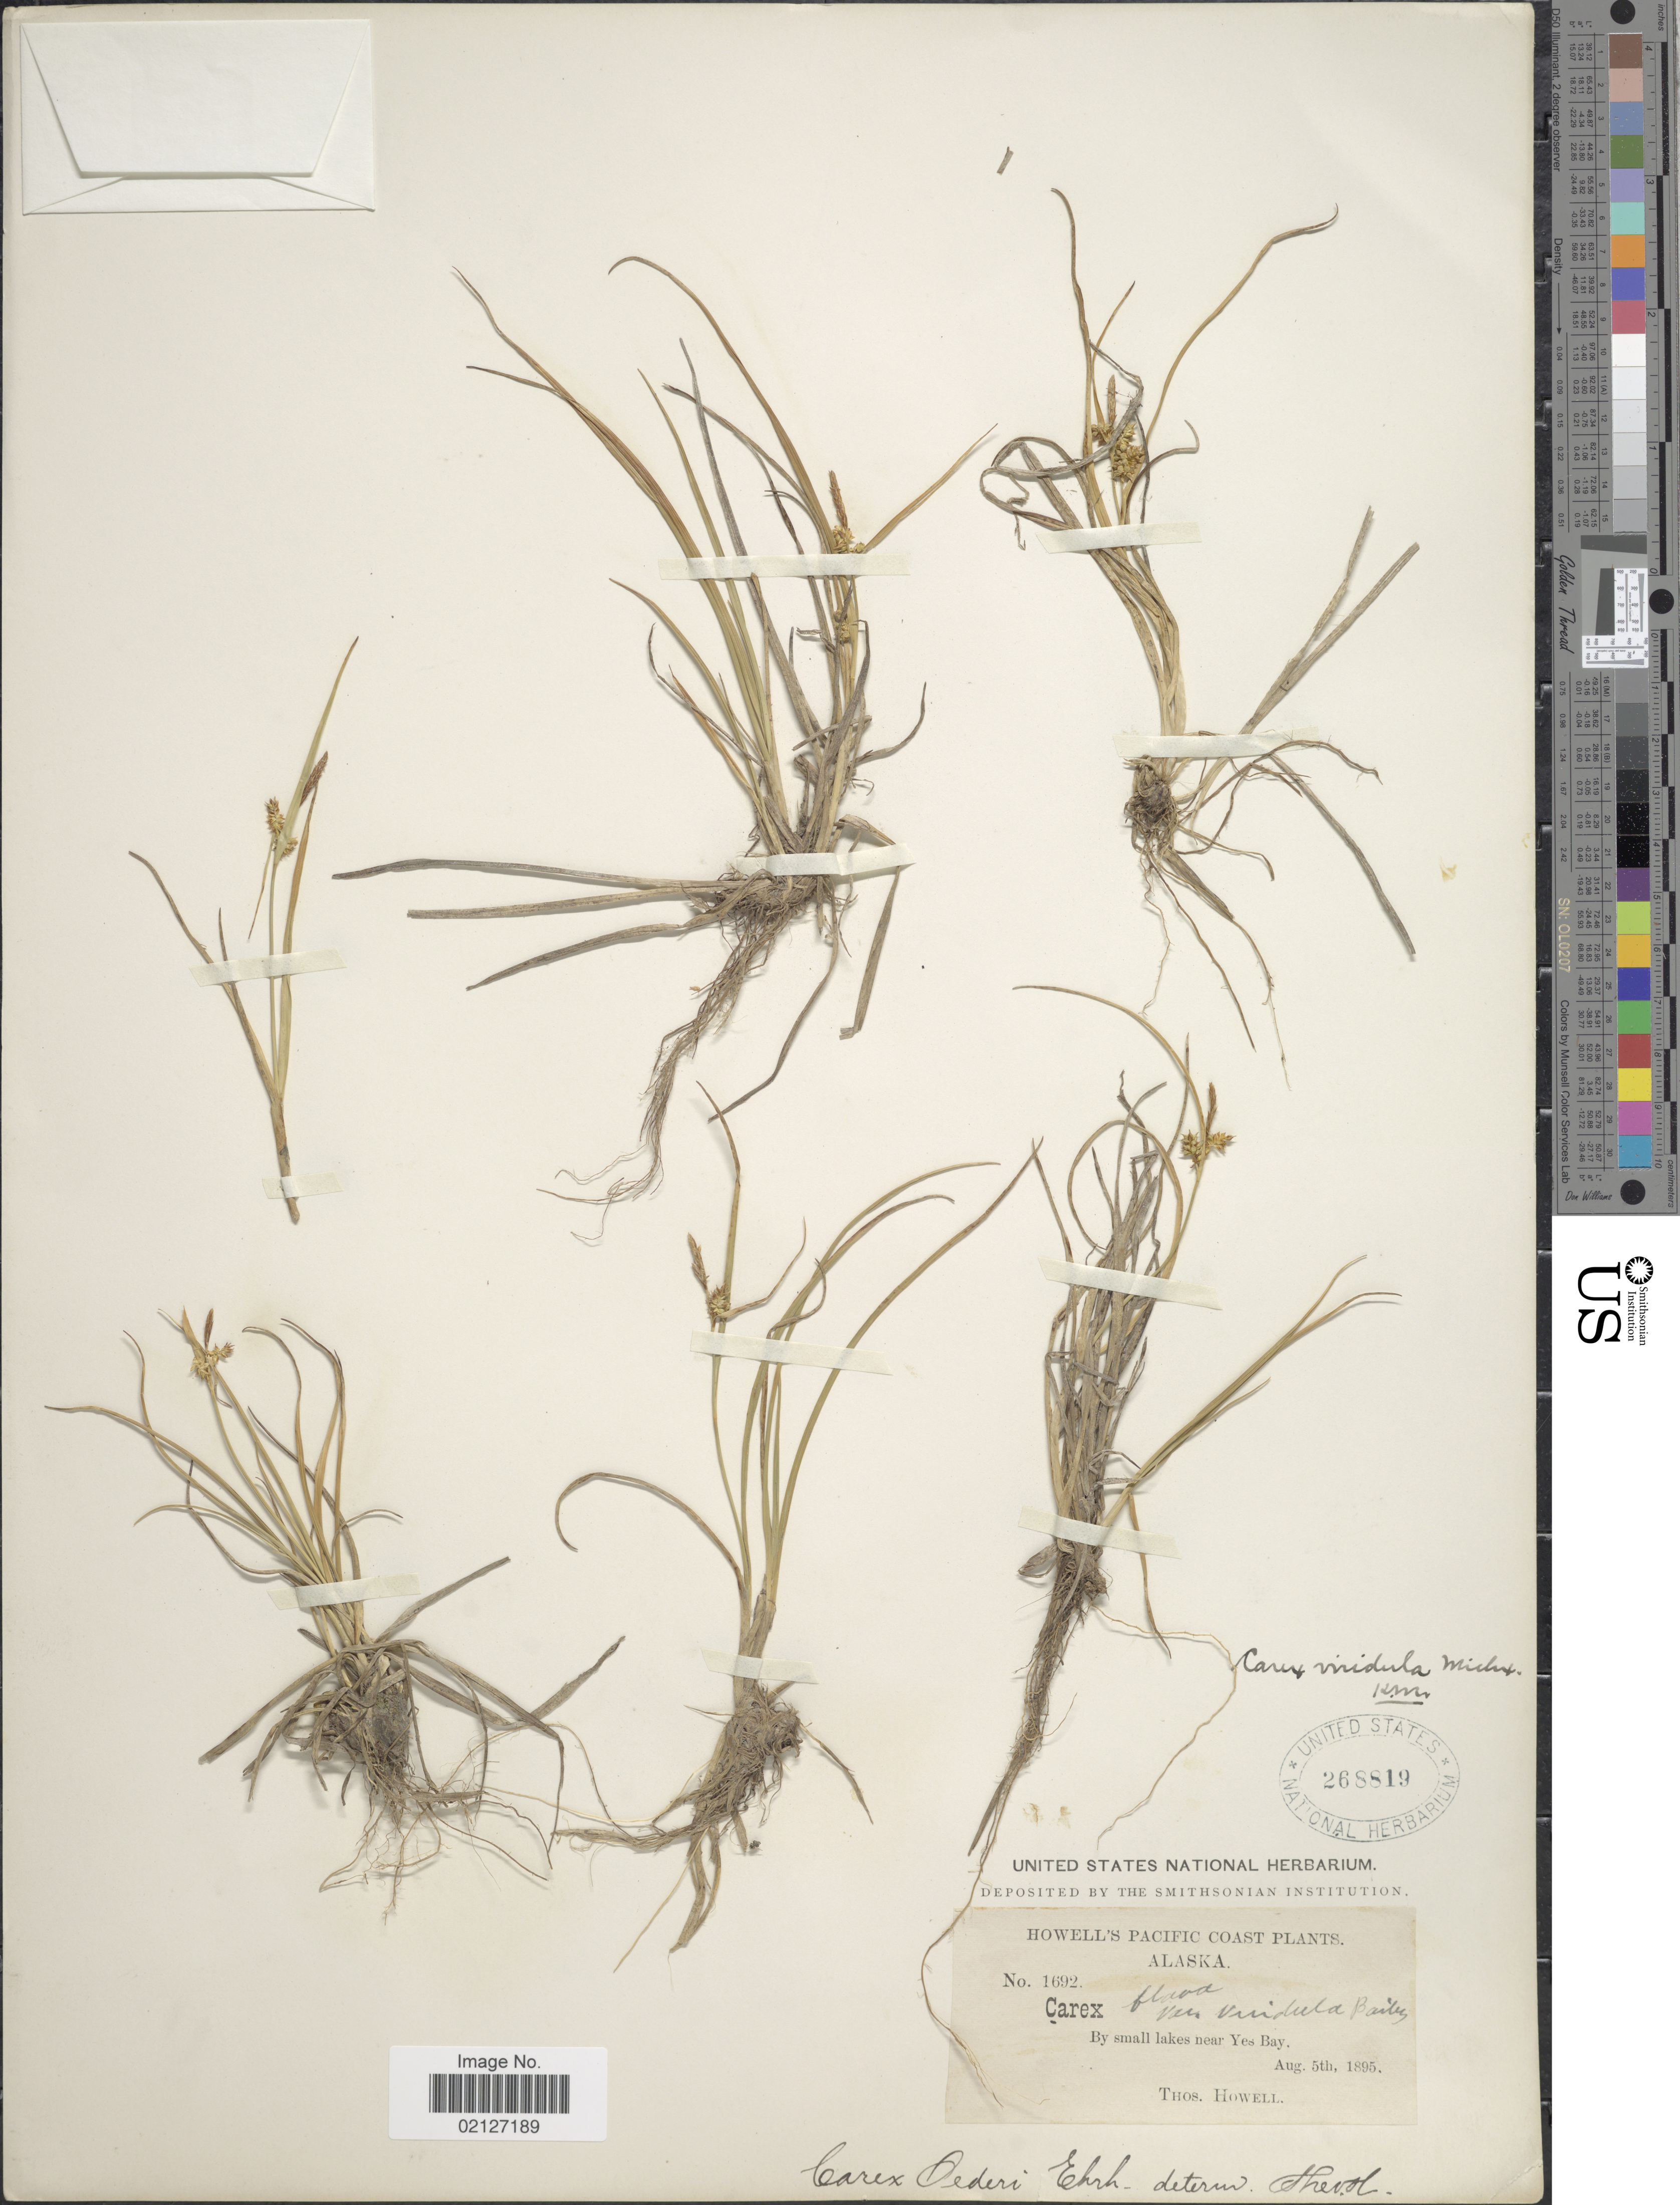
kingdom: Plantae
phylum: Tracheophyta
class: Liliopsida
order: Poales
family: Cyperaceae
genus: Carex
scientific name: Carex oederi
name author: Retz.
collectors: T. Howell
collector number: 1692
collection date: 1895-08-05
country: United States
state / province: Alaska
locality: Pacific Coast, by small lakes near Yes Bay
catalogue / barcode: US 268819